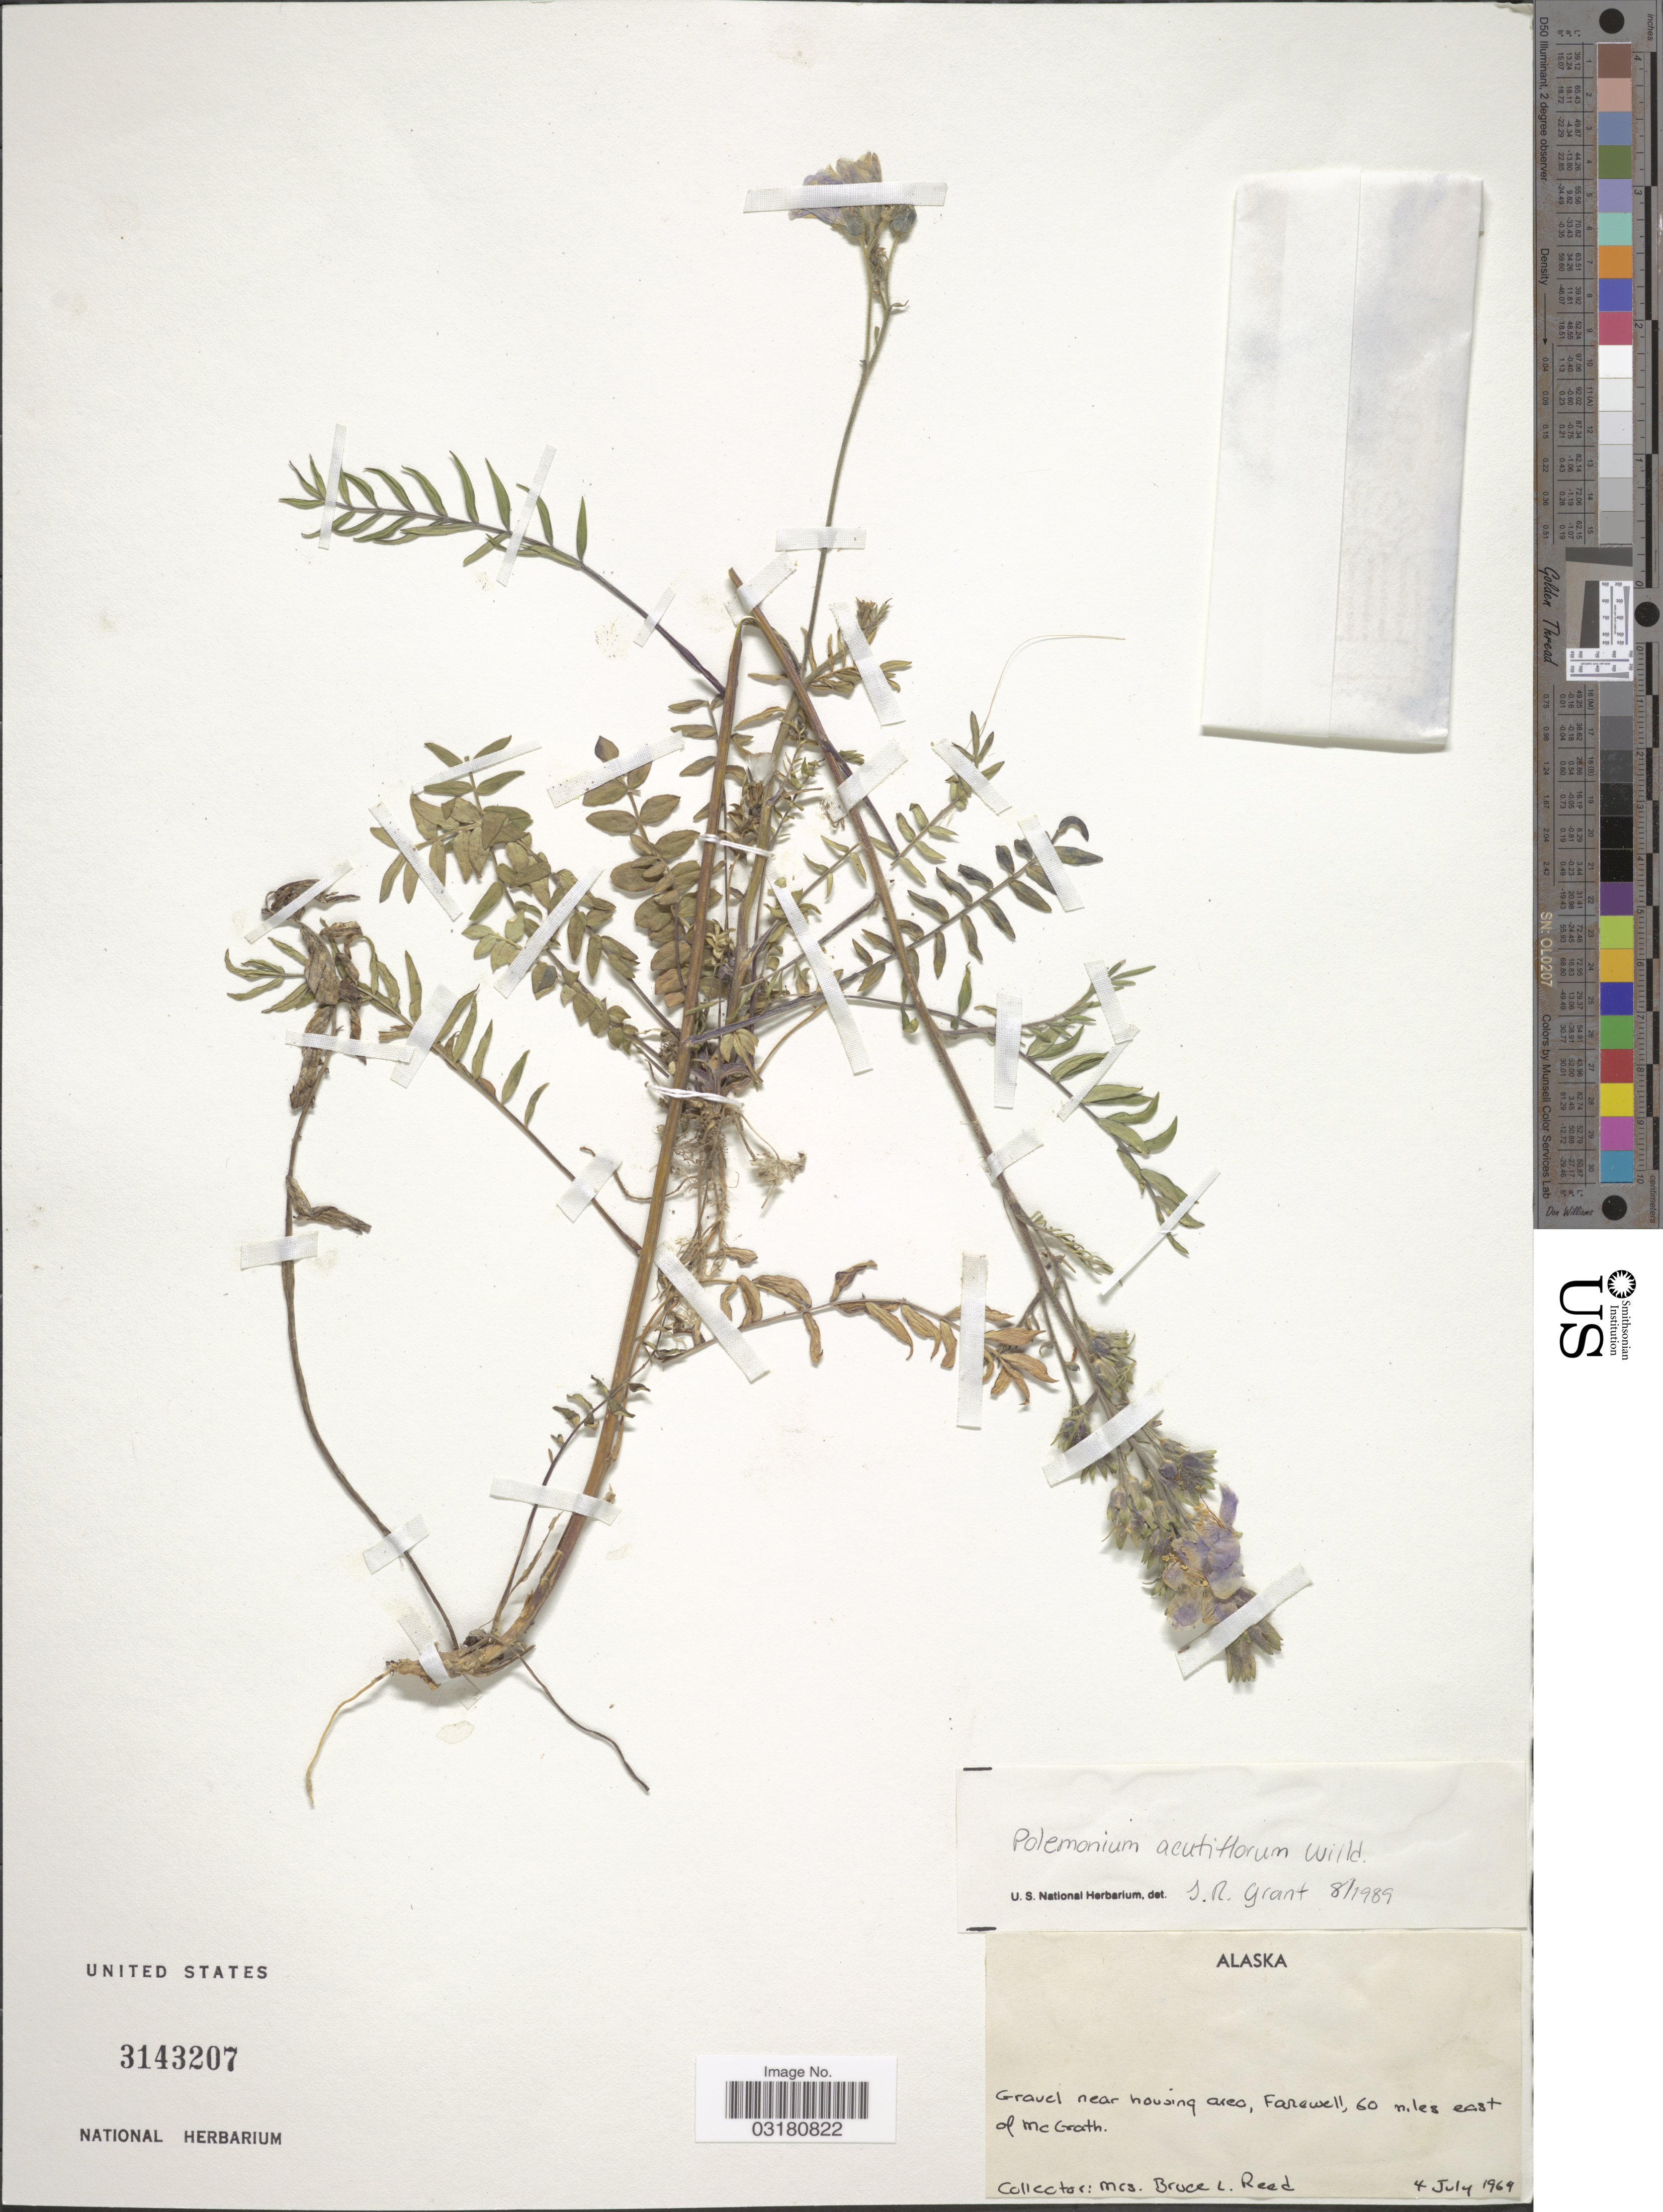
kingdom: Plantae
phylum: Tracheophyta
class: Magnoliopsida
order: Ericales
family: Polemoniaceae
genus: Polemonium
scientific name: Polemonium acutiflorum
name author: Willd. ex Roem. & Schult.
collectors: B. Reed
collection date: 1969-07-04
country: United States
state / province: Alaska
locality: Gravel near housing area, Farewell, 60 miles east of McGrath.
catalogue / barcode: US 3143207